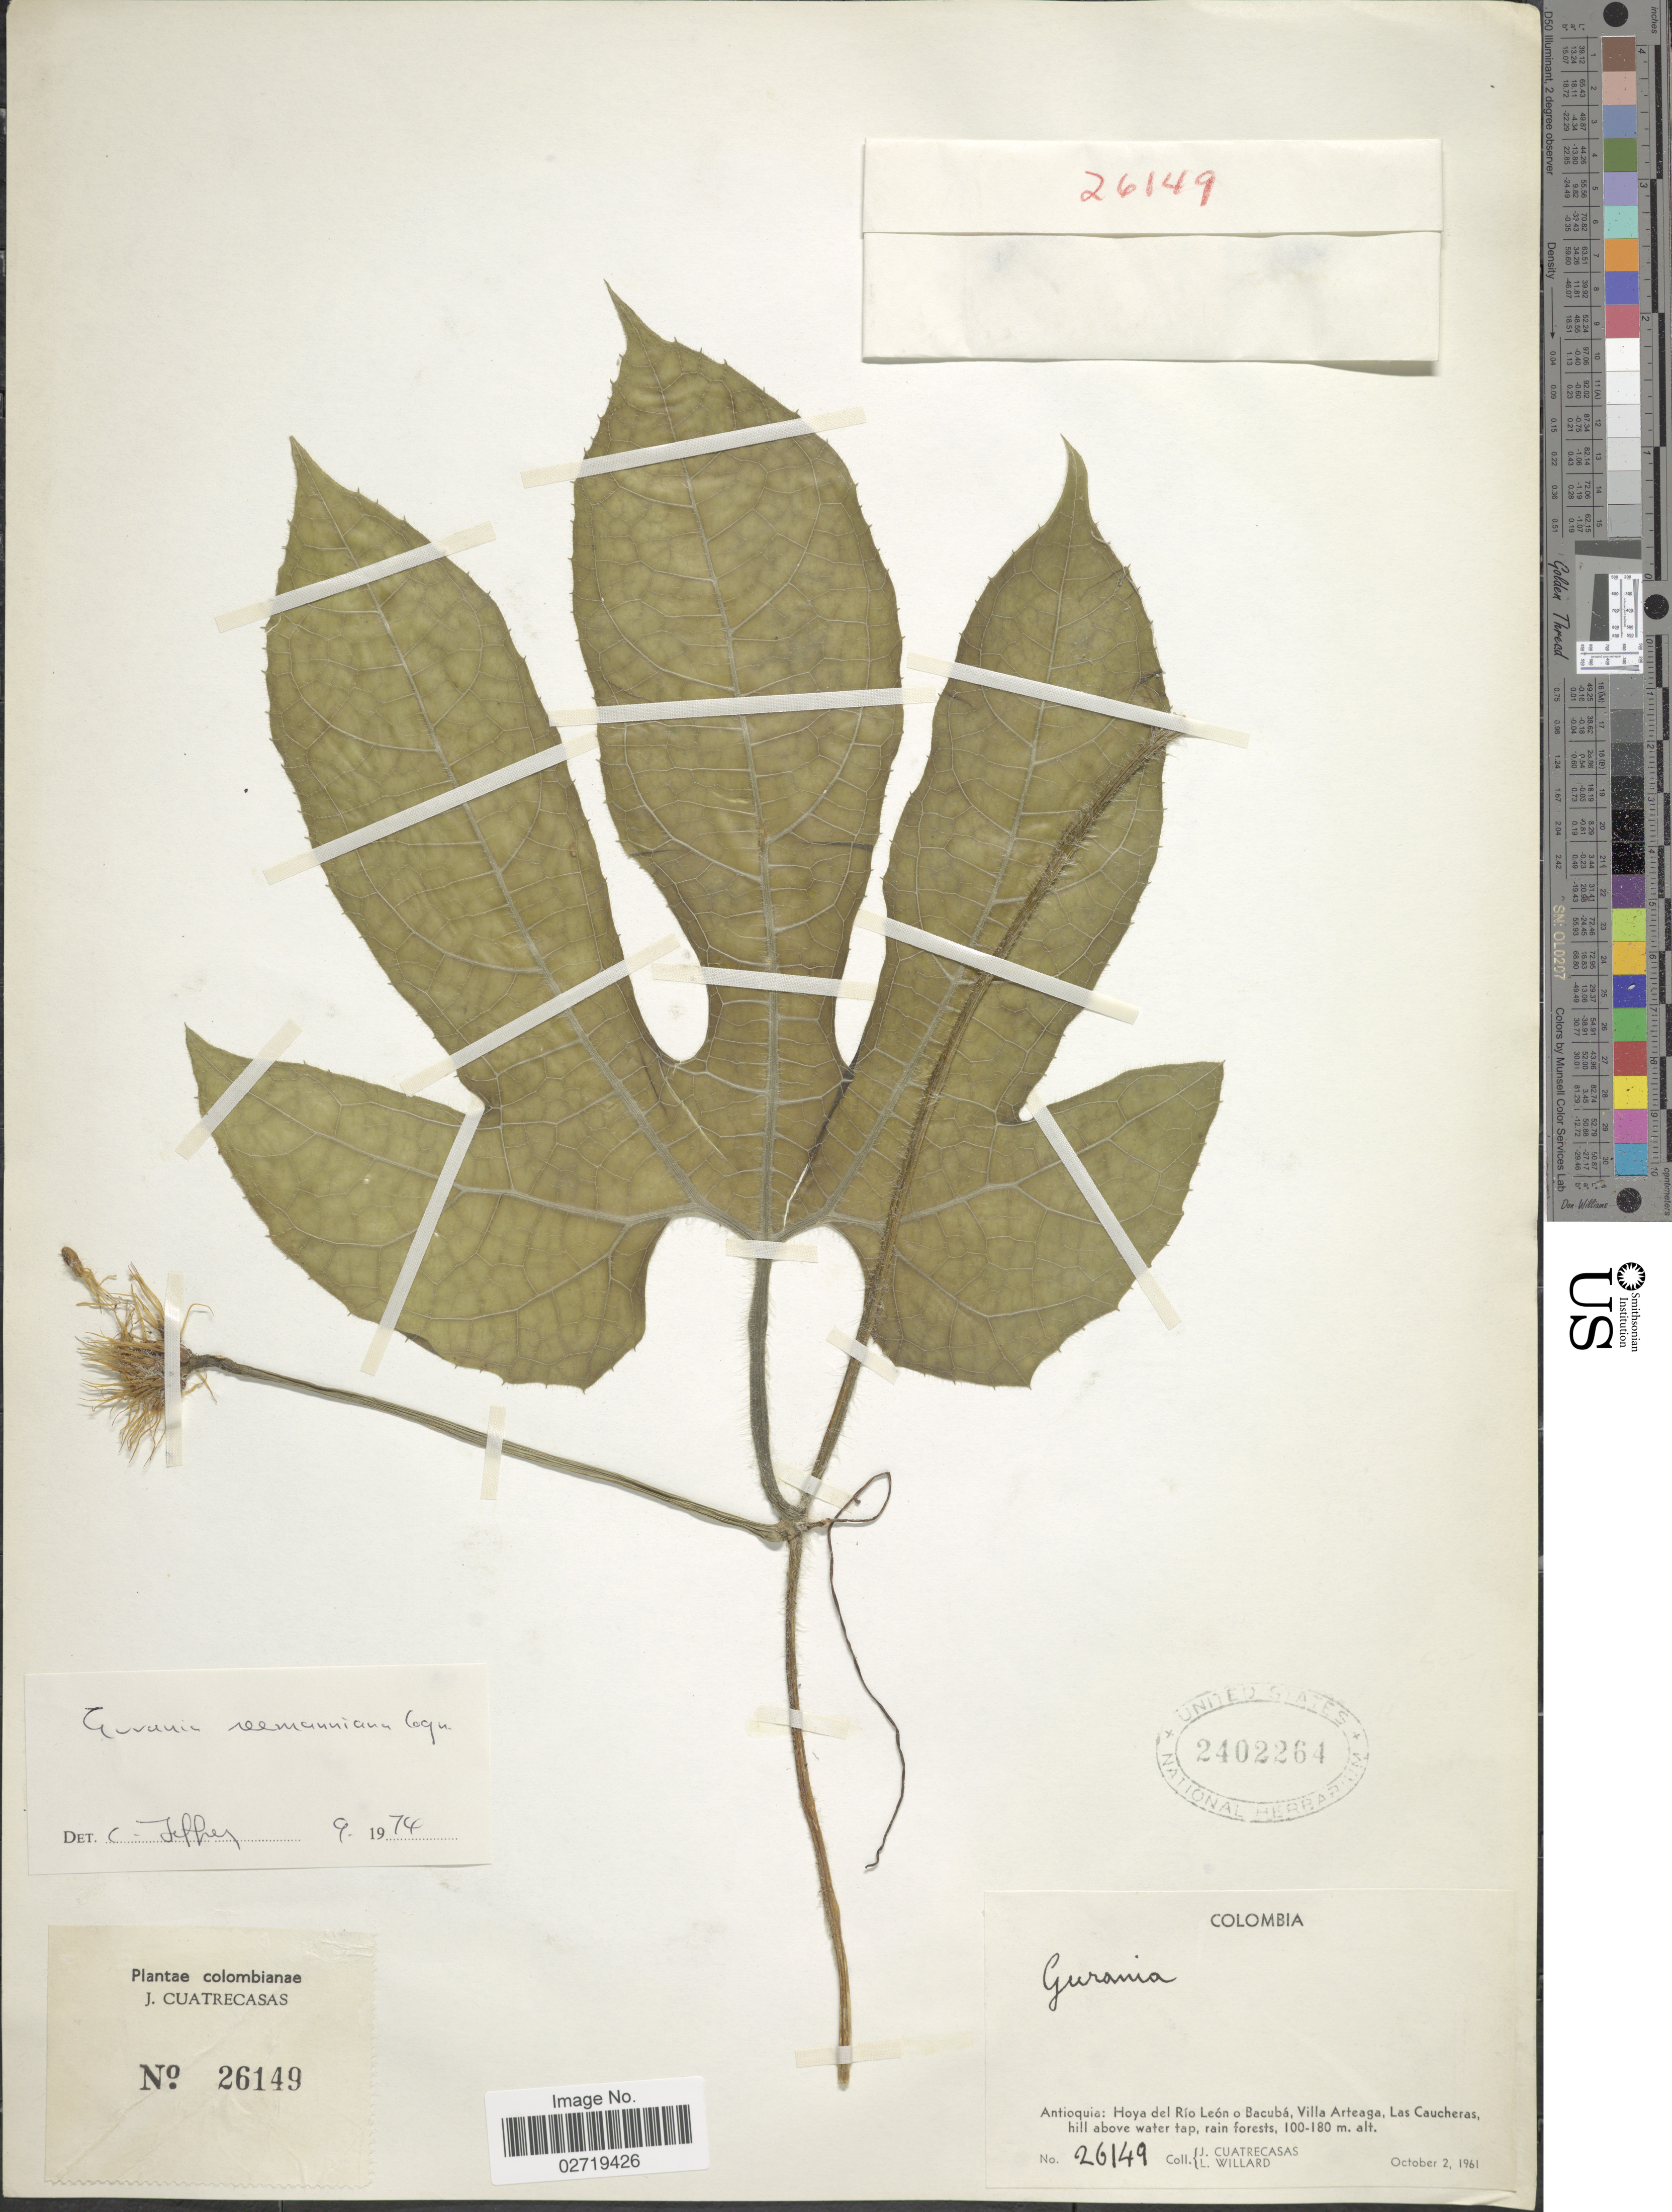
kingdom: Plantae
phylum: Tracheophyta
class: Magnoliopsida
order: Cucurbitales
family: Cucurbitaceae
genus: Gurania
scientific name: Gurania seemanniana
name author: Cogn.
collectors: J. Cuatrecasas & L. Willard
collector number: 26149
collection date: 1961-10-02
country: Colombia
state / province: Antioquia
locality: Hoya del Río León o Bacubá, Villa Arteaga, Las Caucheras, hill above water tap, rain forests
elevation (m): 100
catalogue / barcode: US 2402264